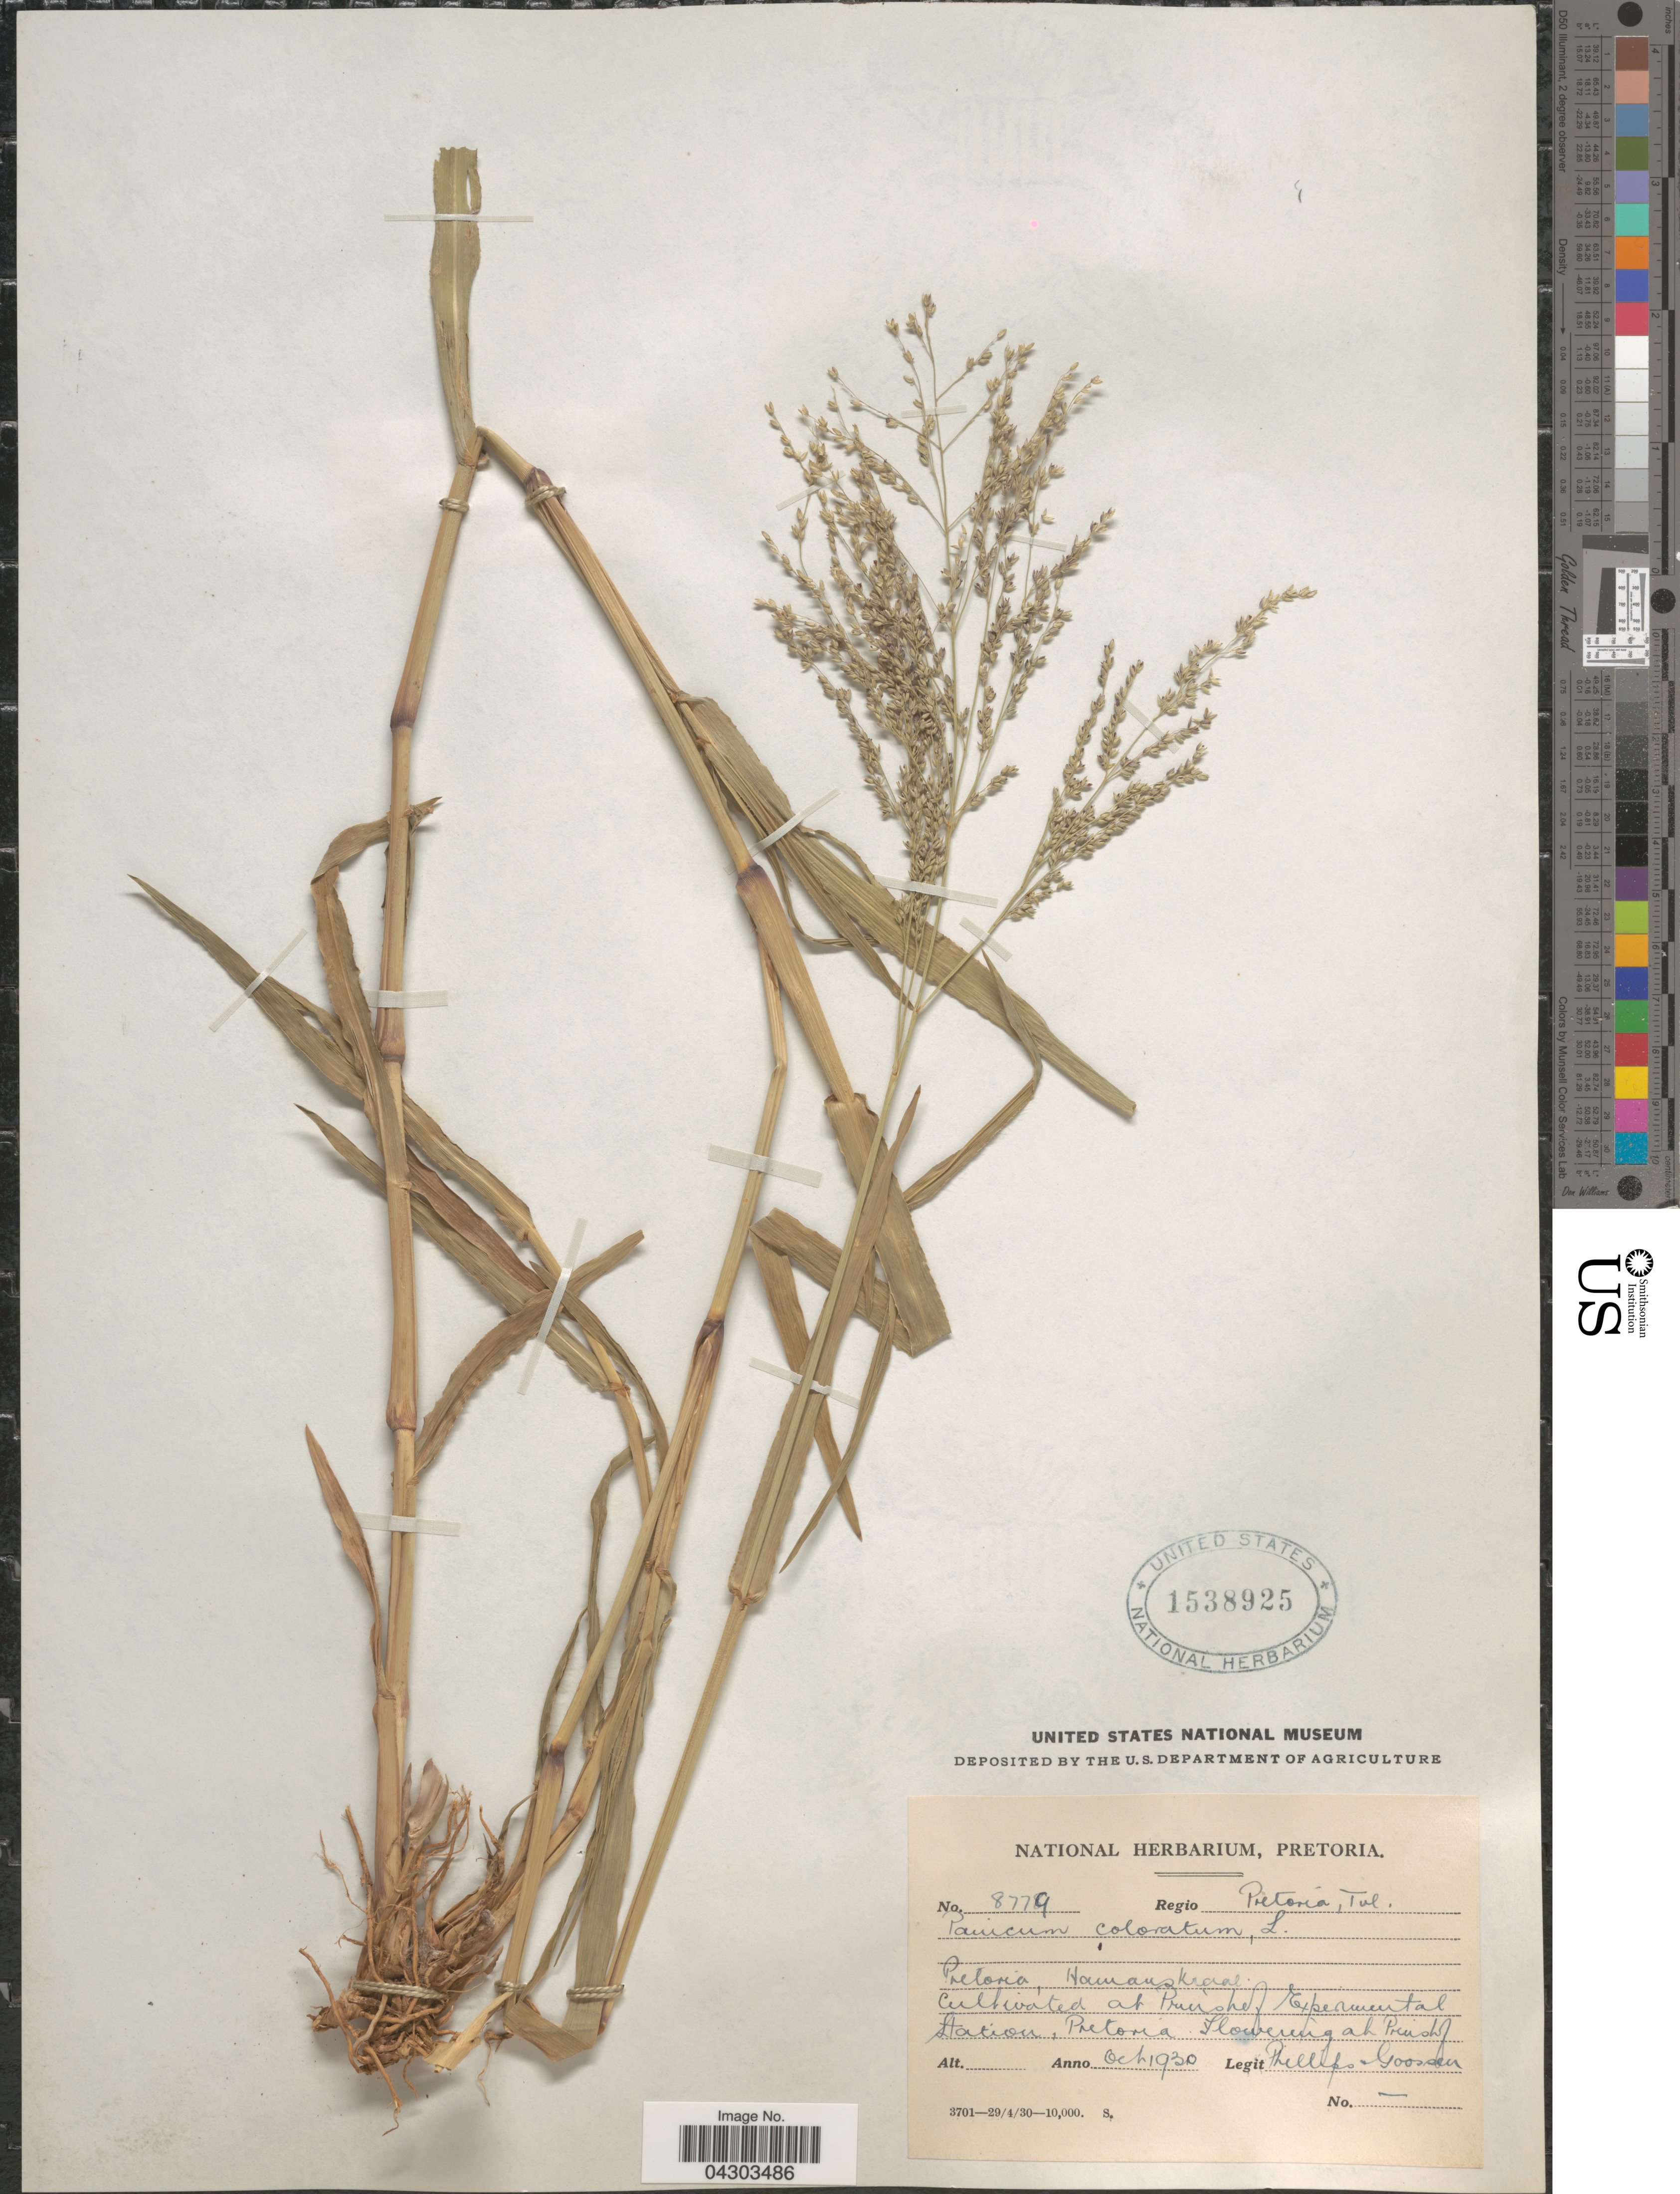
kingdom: Plantae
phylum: Tracheophyta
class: Liliopsida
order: Poales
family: Poaceae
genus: Panicum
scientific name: Panicum coloratum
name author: L.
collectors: -- Phillips & -. Goossens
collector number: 8779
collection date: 1930-10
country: South Africa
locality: Regio Pretoria, Tvl. Pretoria, Hamanskraal. Cultivated at Prinshof Experimental Station, Pretoria.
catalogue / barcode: US 1538925